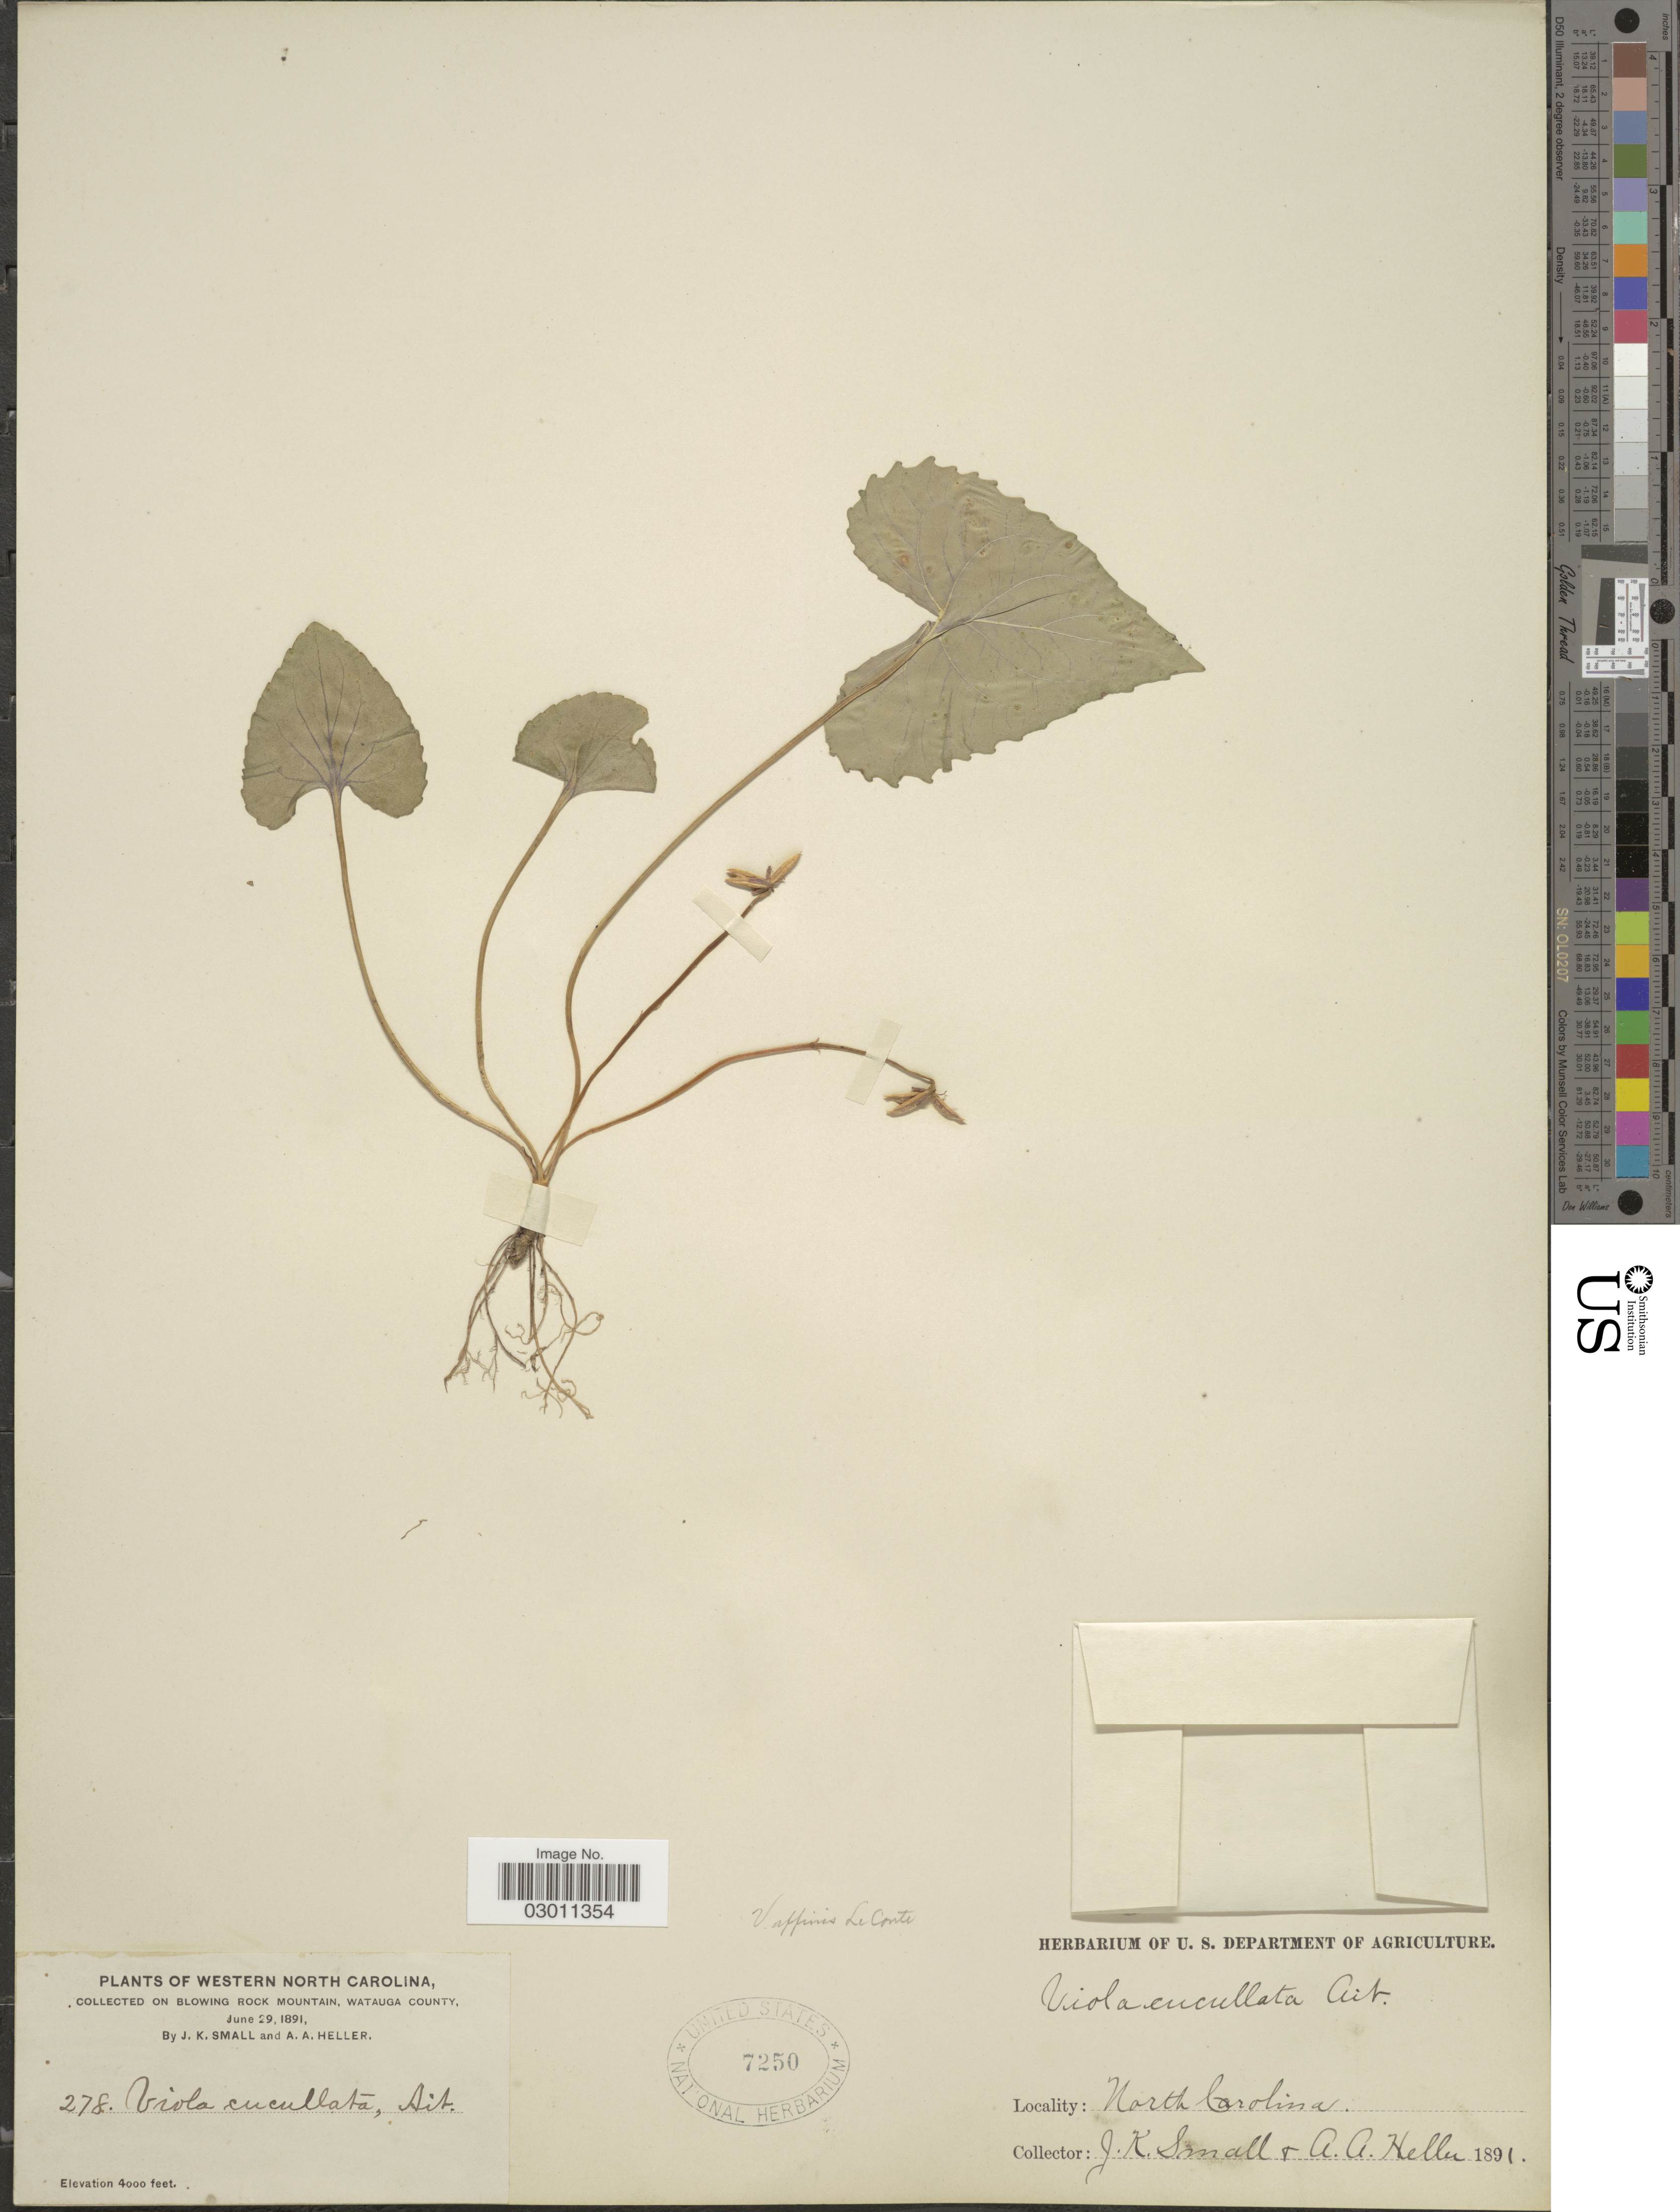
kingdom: Plantae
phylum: Tracheophyta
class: Magnoliopsida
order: Malpighiales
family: Violaceae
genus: Viola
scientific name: Viola affinis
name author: LeConte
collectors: J. K. Small & A. A. Heller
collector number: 278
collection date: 1891-06-29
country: United States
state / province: North Carolina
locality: Western North Carolina, On Blowing Rock Mountain, Watauga County.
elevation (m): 1219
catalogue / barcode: US 7250